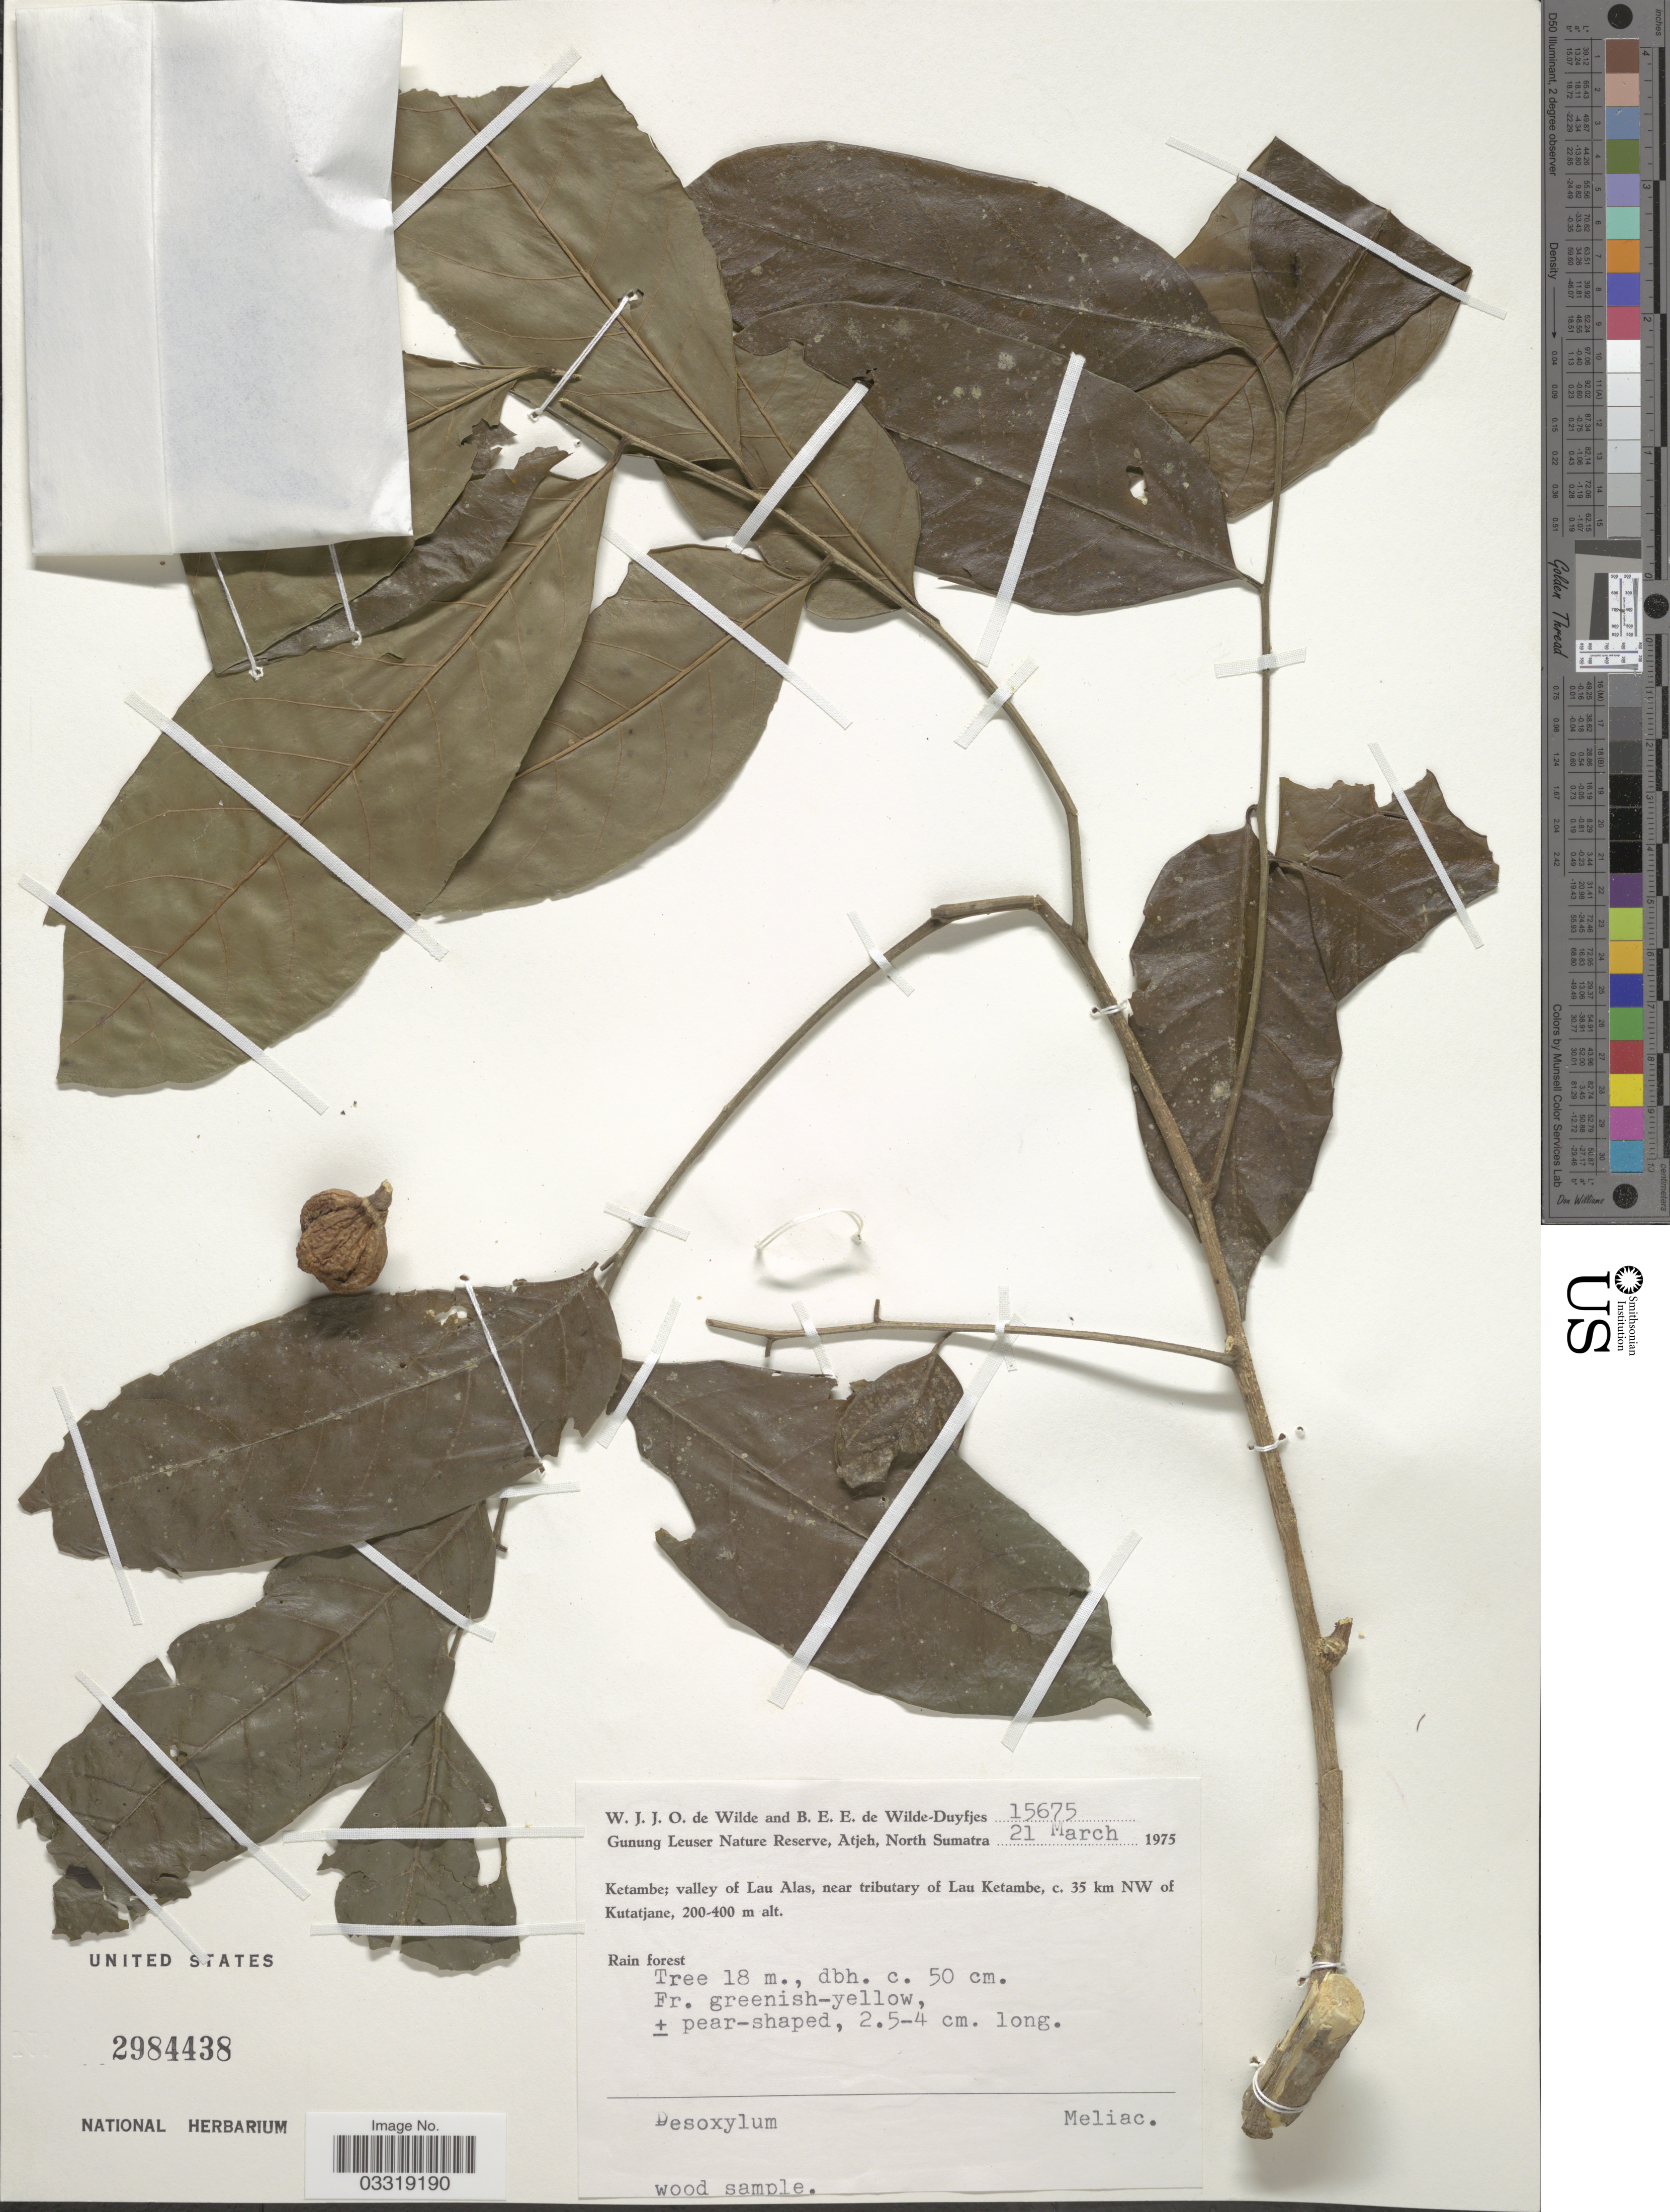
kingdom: Plantae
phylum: Tracheophyta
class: Magnoliopsida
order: Sapindales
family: Meliaceae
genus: Dysoxylum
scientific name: Dysoxylum cyrtobotryum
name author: Miq.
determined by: Mabberley, David J.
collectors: W. J. de Wilde & B. E. de Wilde-Duyfjes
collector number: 15675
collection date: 1975-03-21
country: Indonesia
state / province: Sumatra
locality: Gunung Leuser Nature Reserve, Atjeh, North Sumatra. Ketambe; valley of Lau Alas, near tributary of Lau Ketambe, c. 35 km NW of Kutatjane.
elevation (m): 200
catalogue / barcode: US 2984438